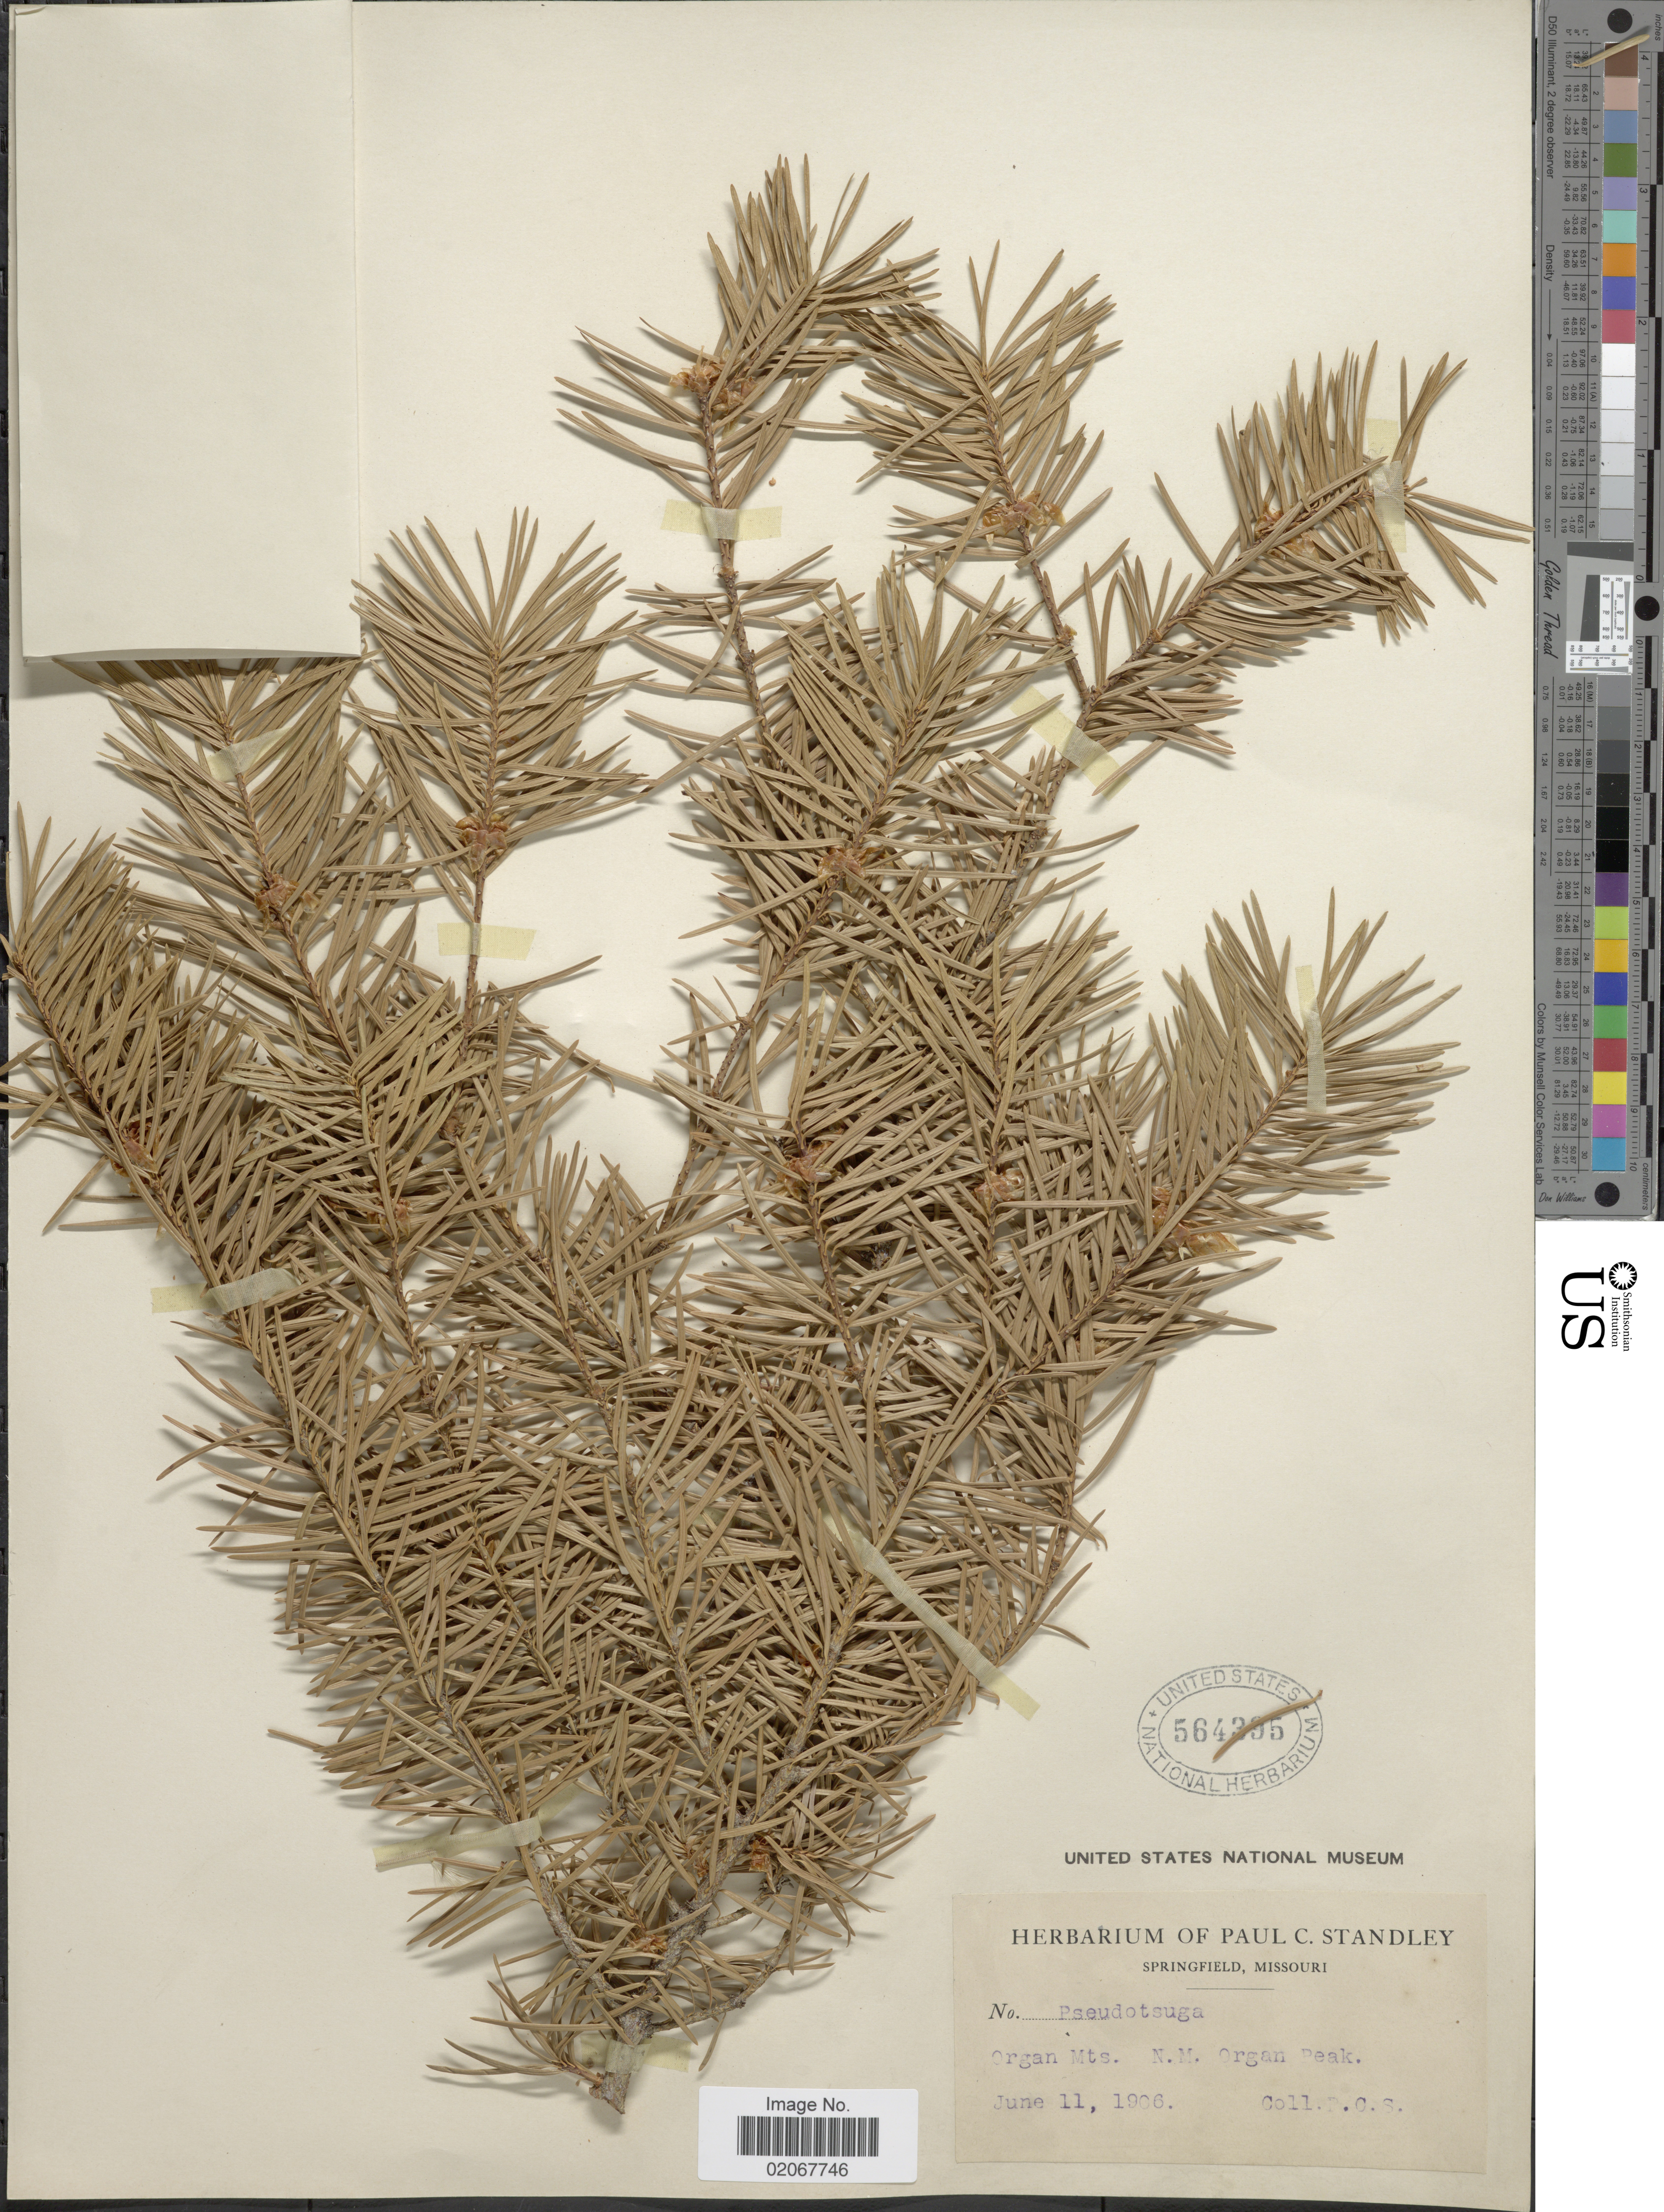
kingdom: Plantae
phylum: Tracheophyta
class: Pinopsida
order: Pinales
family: Pinaceae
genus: Pseudotsuga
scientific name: Pseudotsuga menziesii var. glauca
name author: (Beissn.) Franco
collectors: P. C. Standley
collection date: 1906-06-11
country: United States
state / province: New Mexico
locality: Organ Mts. N. M. Organ Peak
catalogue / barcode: US 564395